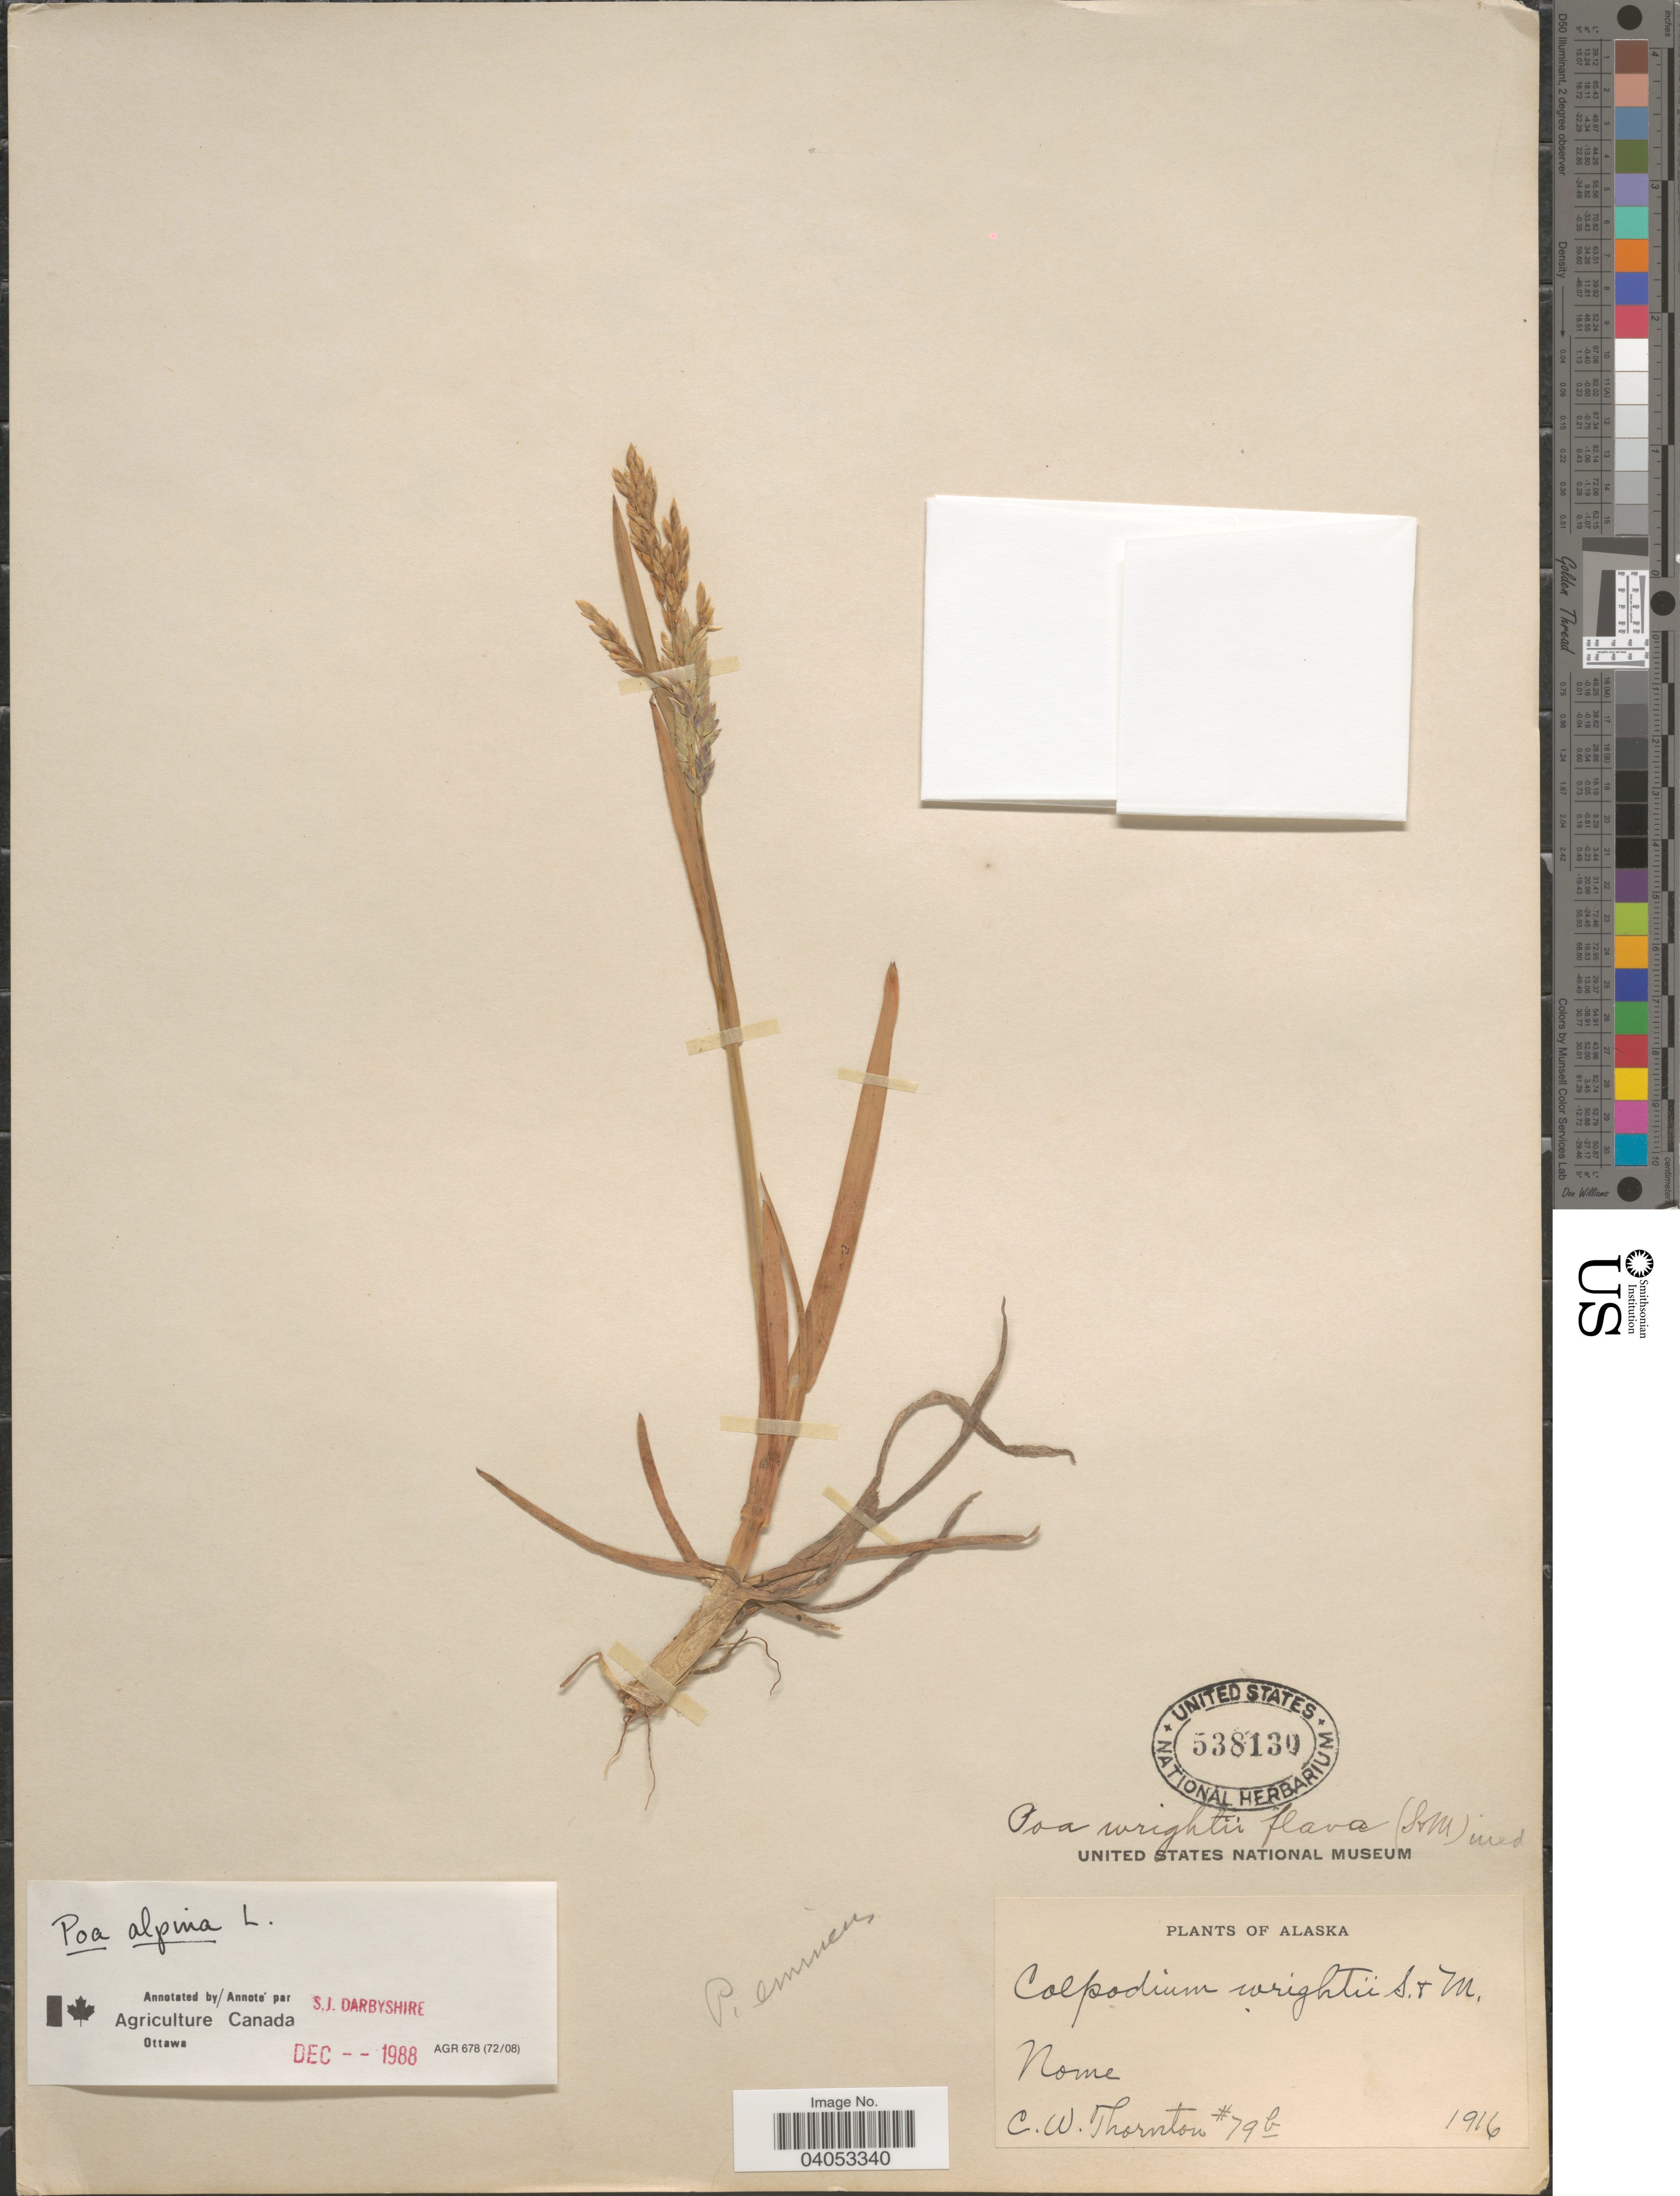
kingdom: Plantae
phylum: Tracheophyta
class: Liliopsida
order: Poales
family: Poaceae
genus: Poa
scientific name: Poa alpina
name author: L.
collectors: C. Thornton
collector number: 79b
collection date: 1916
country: United States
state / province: Alaska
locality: Nome.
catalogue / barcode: US 538130